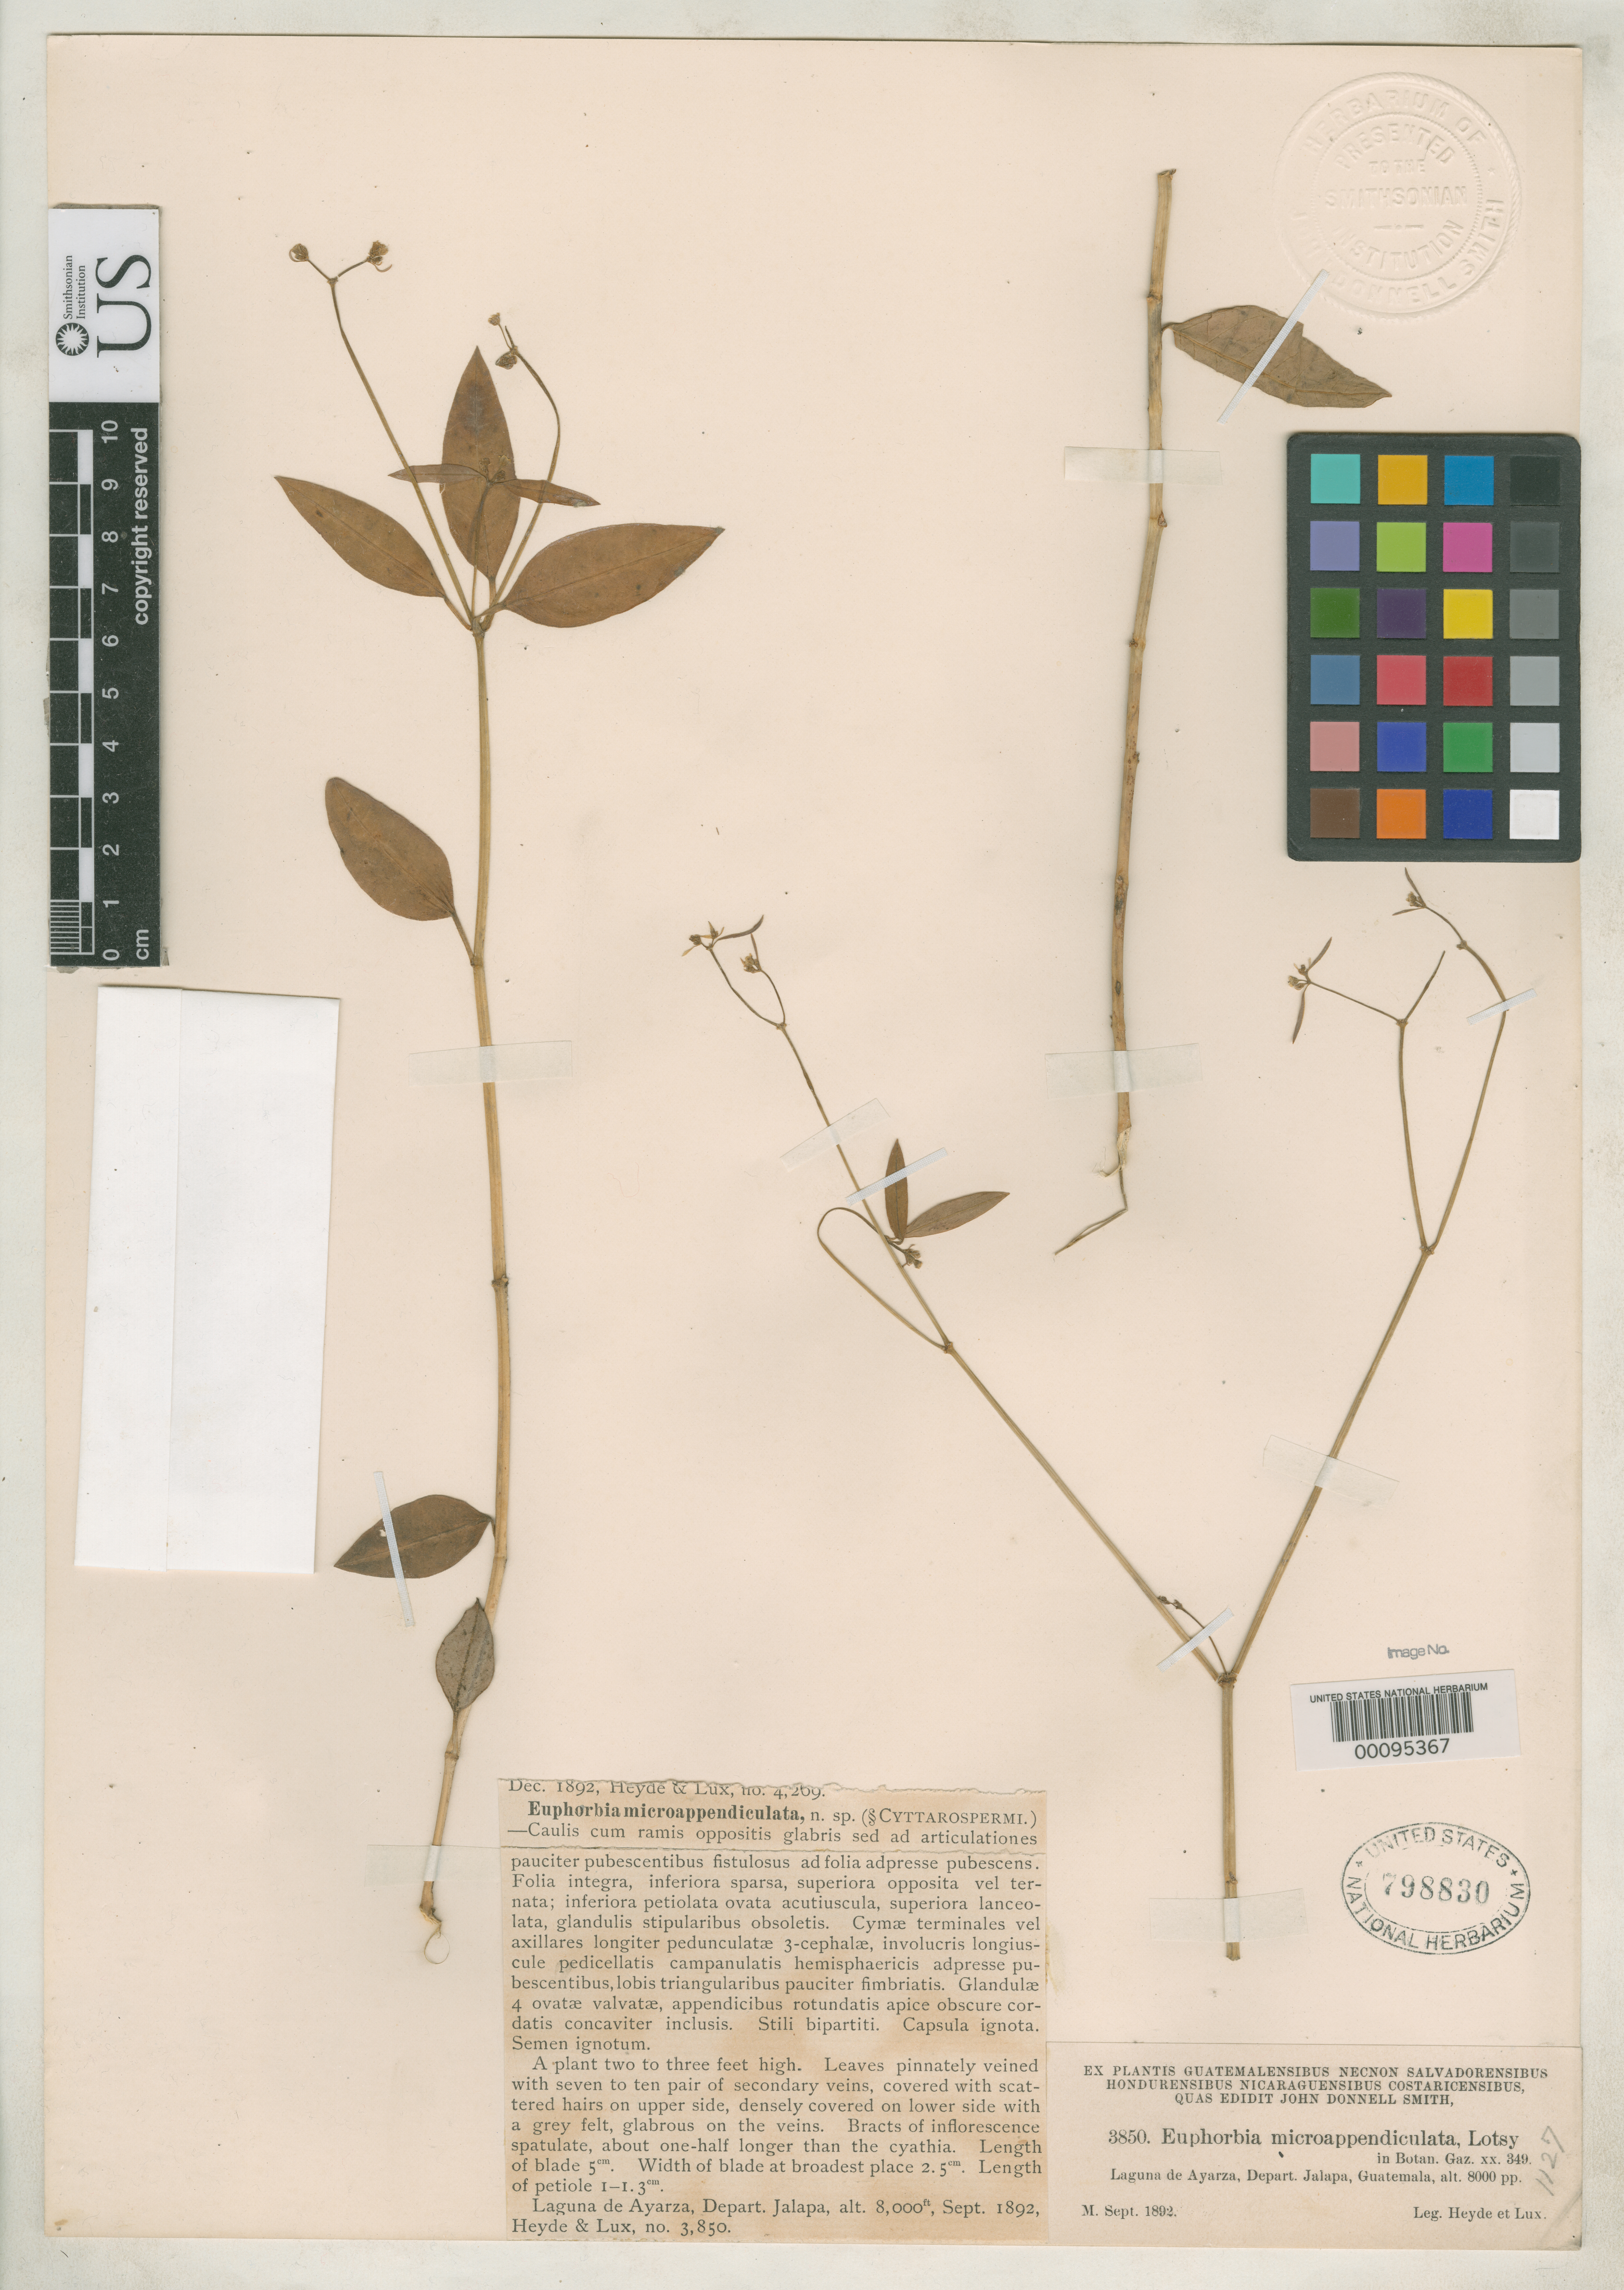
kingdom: Plantae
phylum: Tracheophyta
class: Magnoliopsida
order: Malpighiales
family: Euphorbiaceae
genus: Euphorbia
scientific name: Euphorbia microappendiculata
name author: Lotsy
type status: Type Collection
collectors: E. T. Heyde & E. Lux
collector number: J.D.S. 3850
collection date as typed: Sep 1892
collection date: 1892-09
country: Guatemala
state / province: Jalapa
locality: Laguna de Ayarza; alt. 8000 ft.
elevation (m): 2438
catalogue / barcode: US 798830